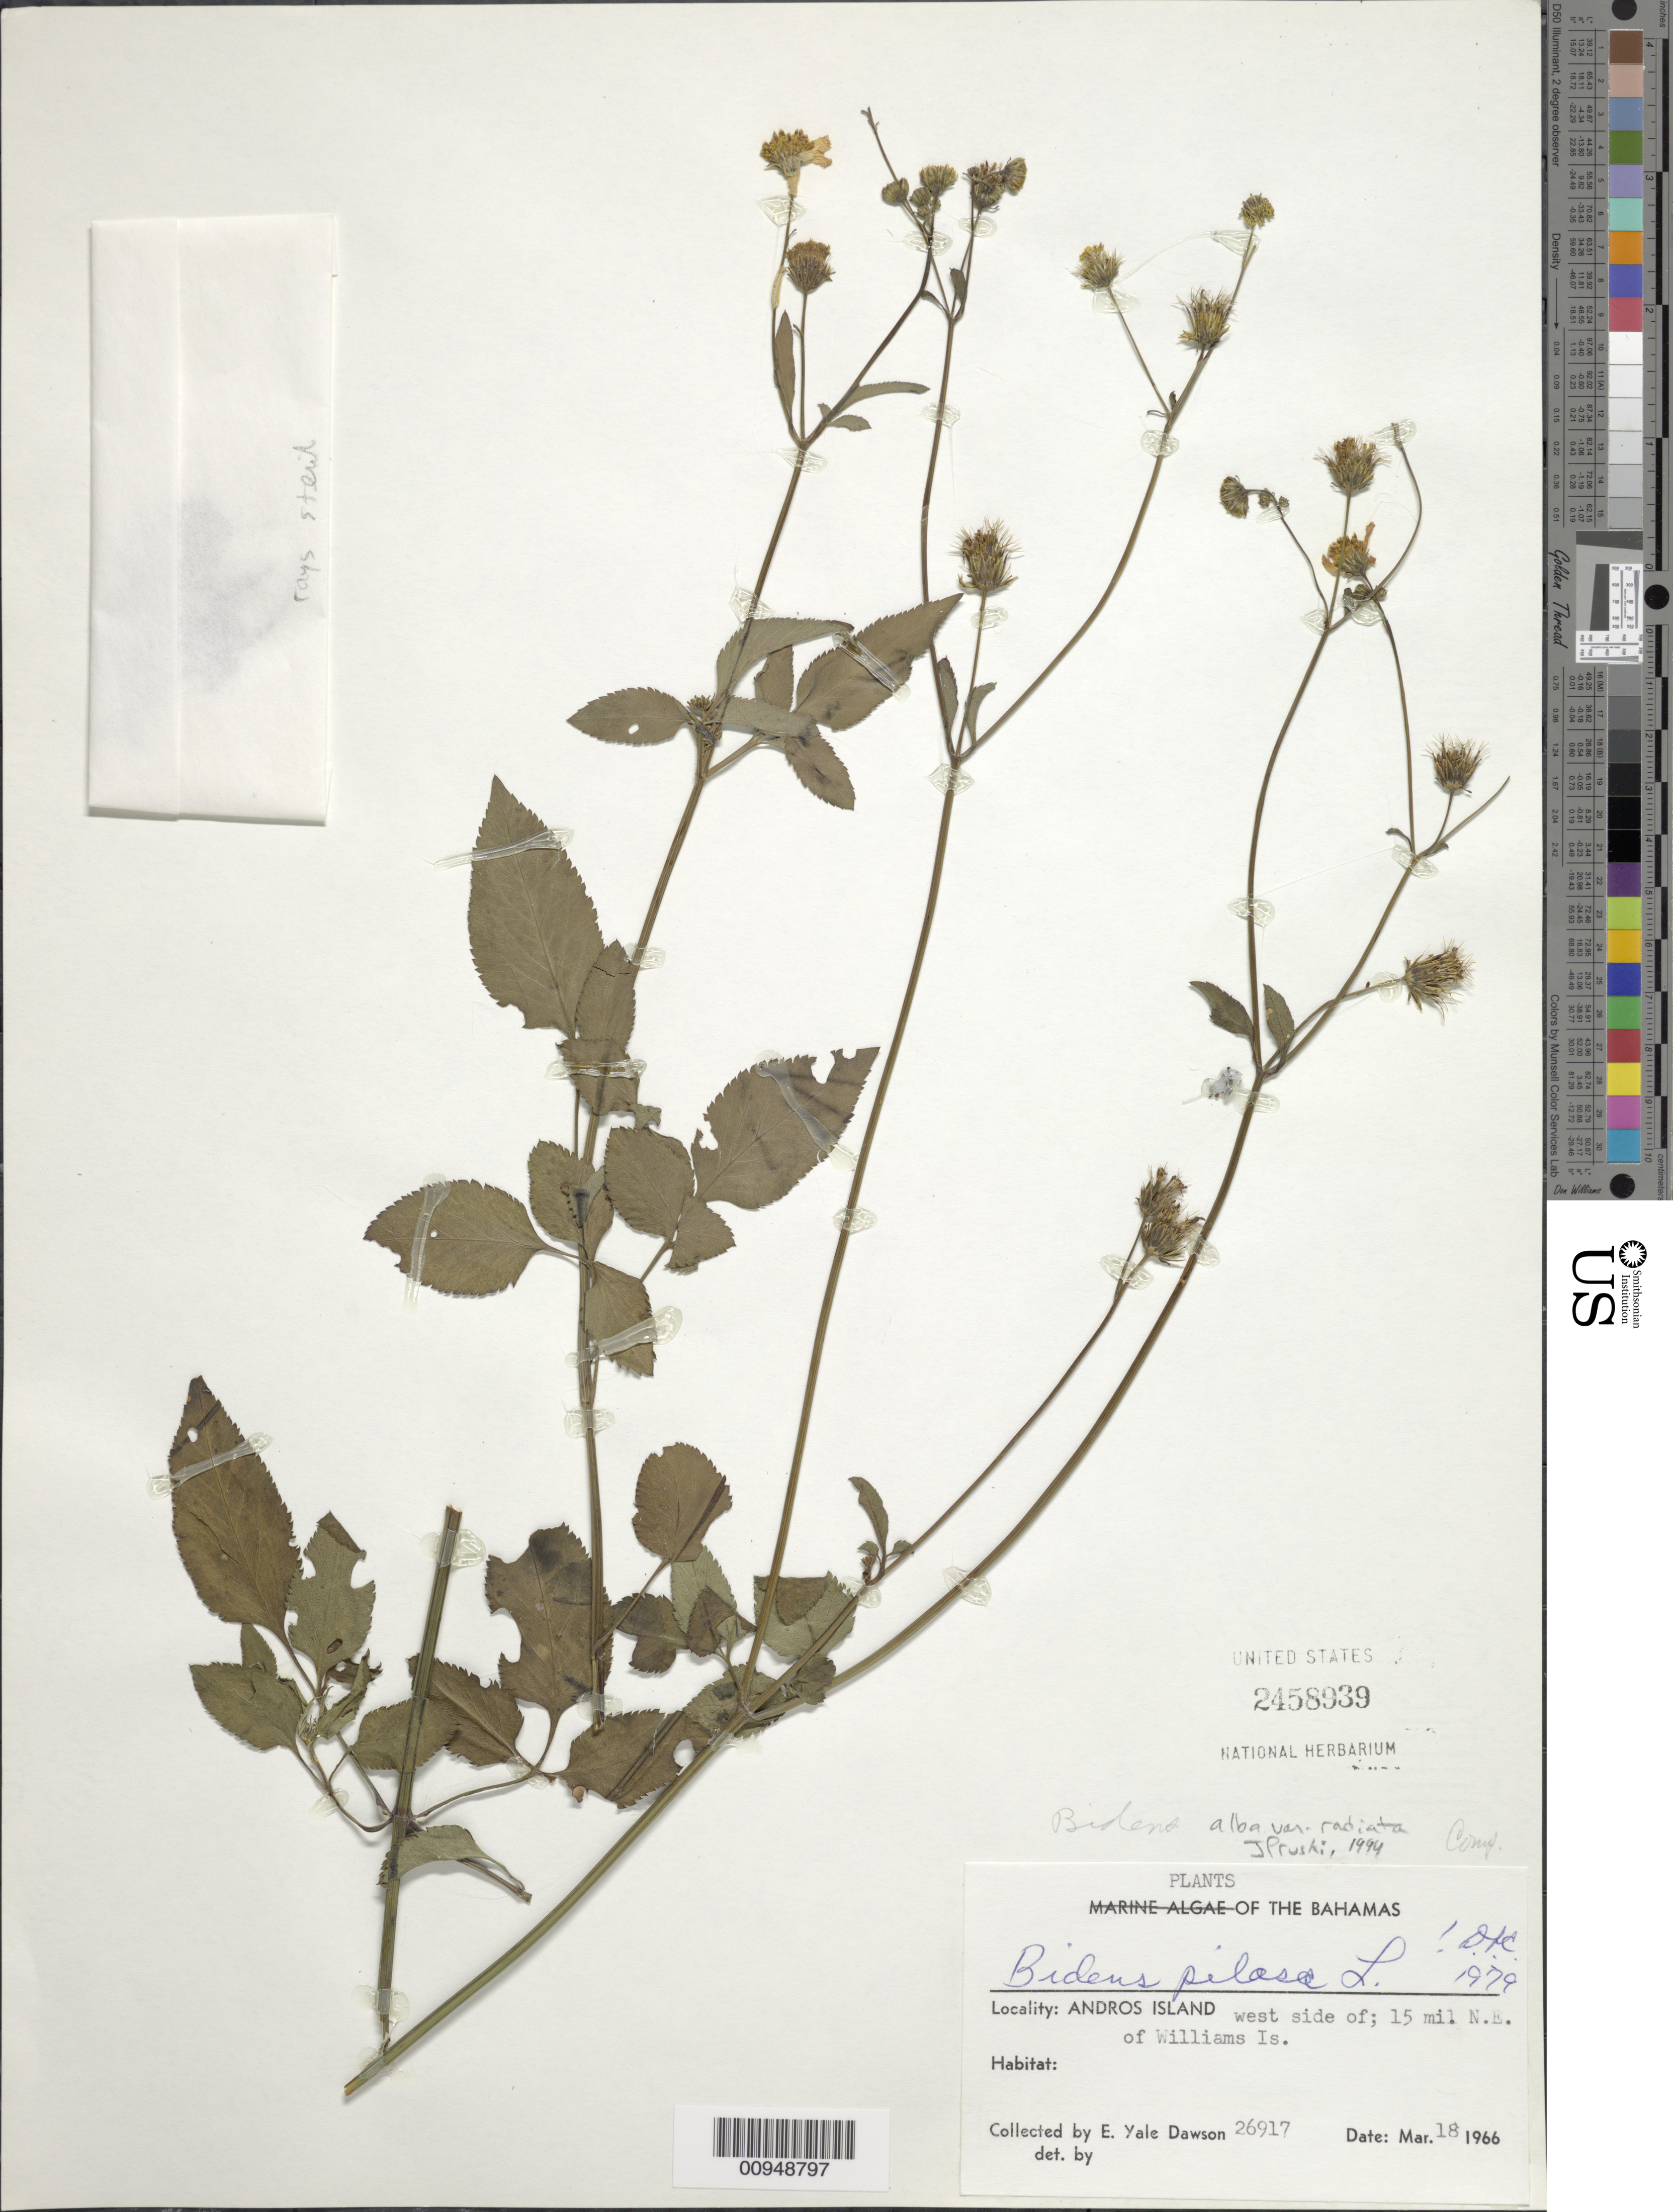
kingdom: Plantae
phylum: Tracheophyta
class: Magnoliopsida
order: Asterales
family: Asteraceae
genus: Bidens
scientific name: Bidens alba var. radiata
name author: (Sch. Bip.) R.E. Ballard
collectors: E. Y. Dawson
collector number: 26917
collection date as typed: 18 Mar 1966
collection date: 1966-03-18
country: Bahamas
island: Andros Island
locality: West side of Island, 15 mi NE of Williams Island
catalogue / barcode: US 2458939